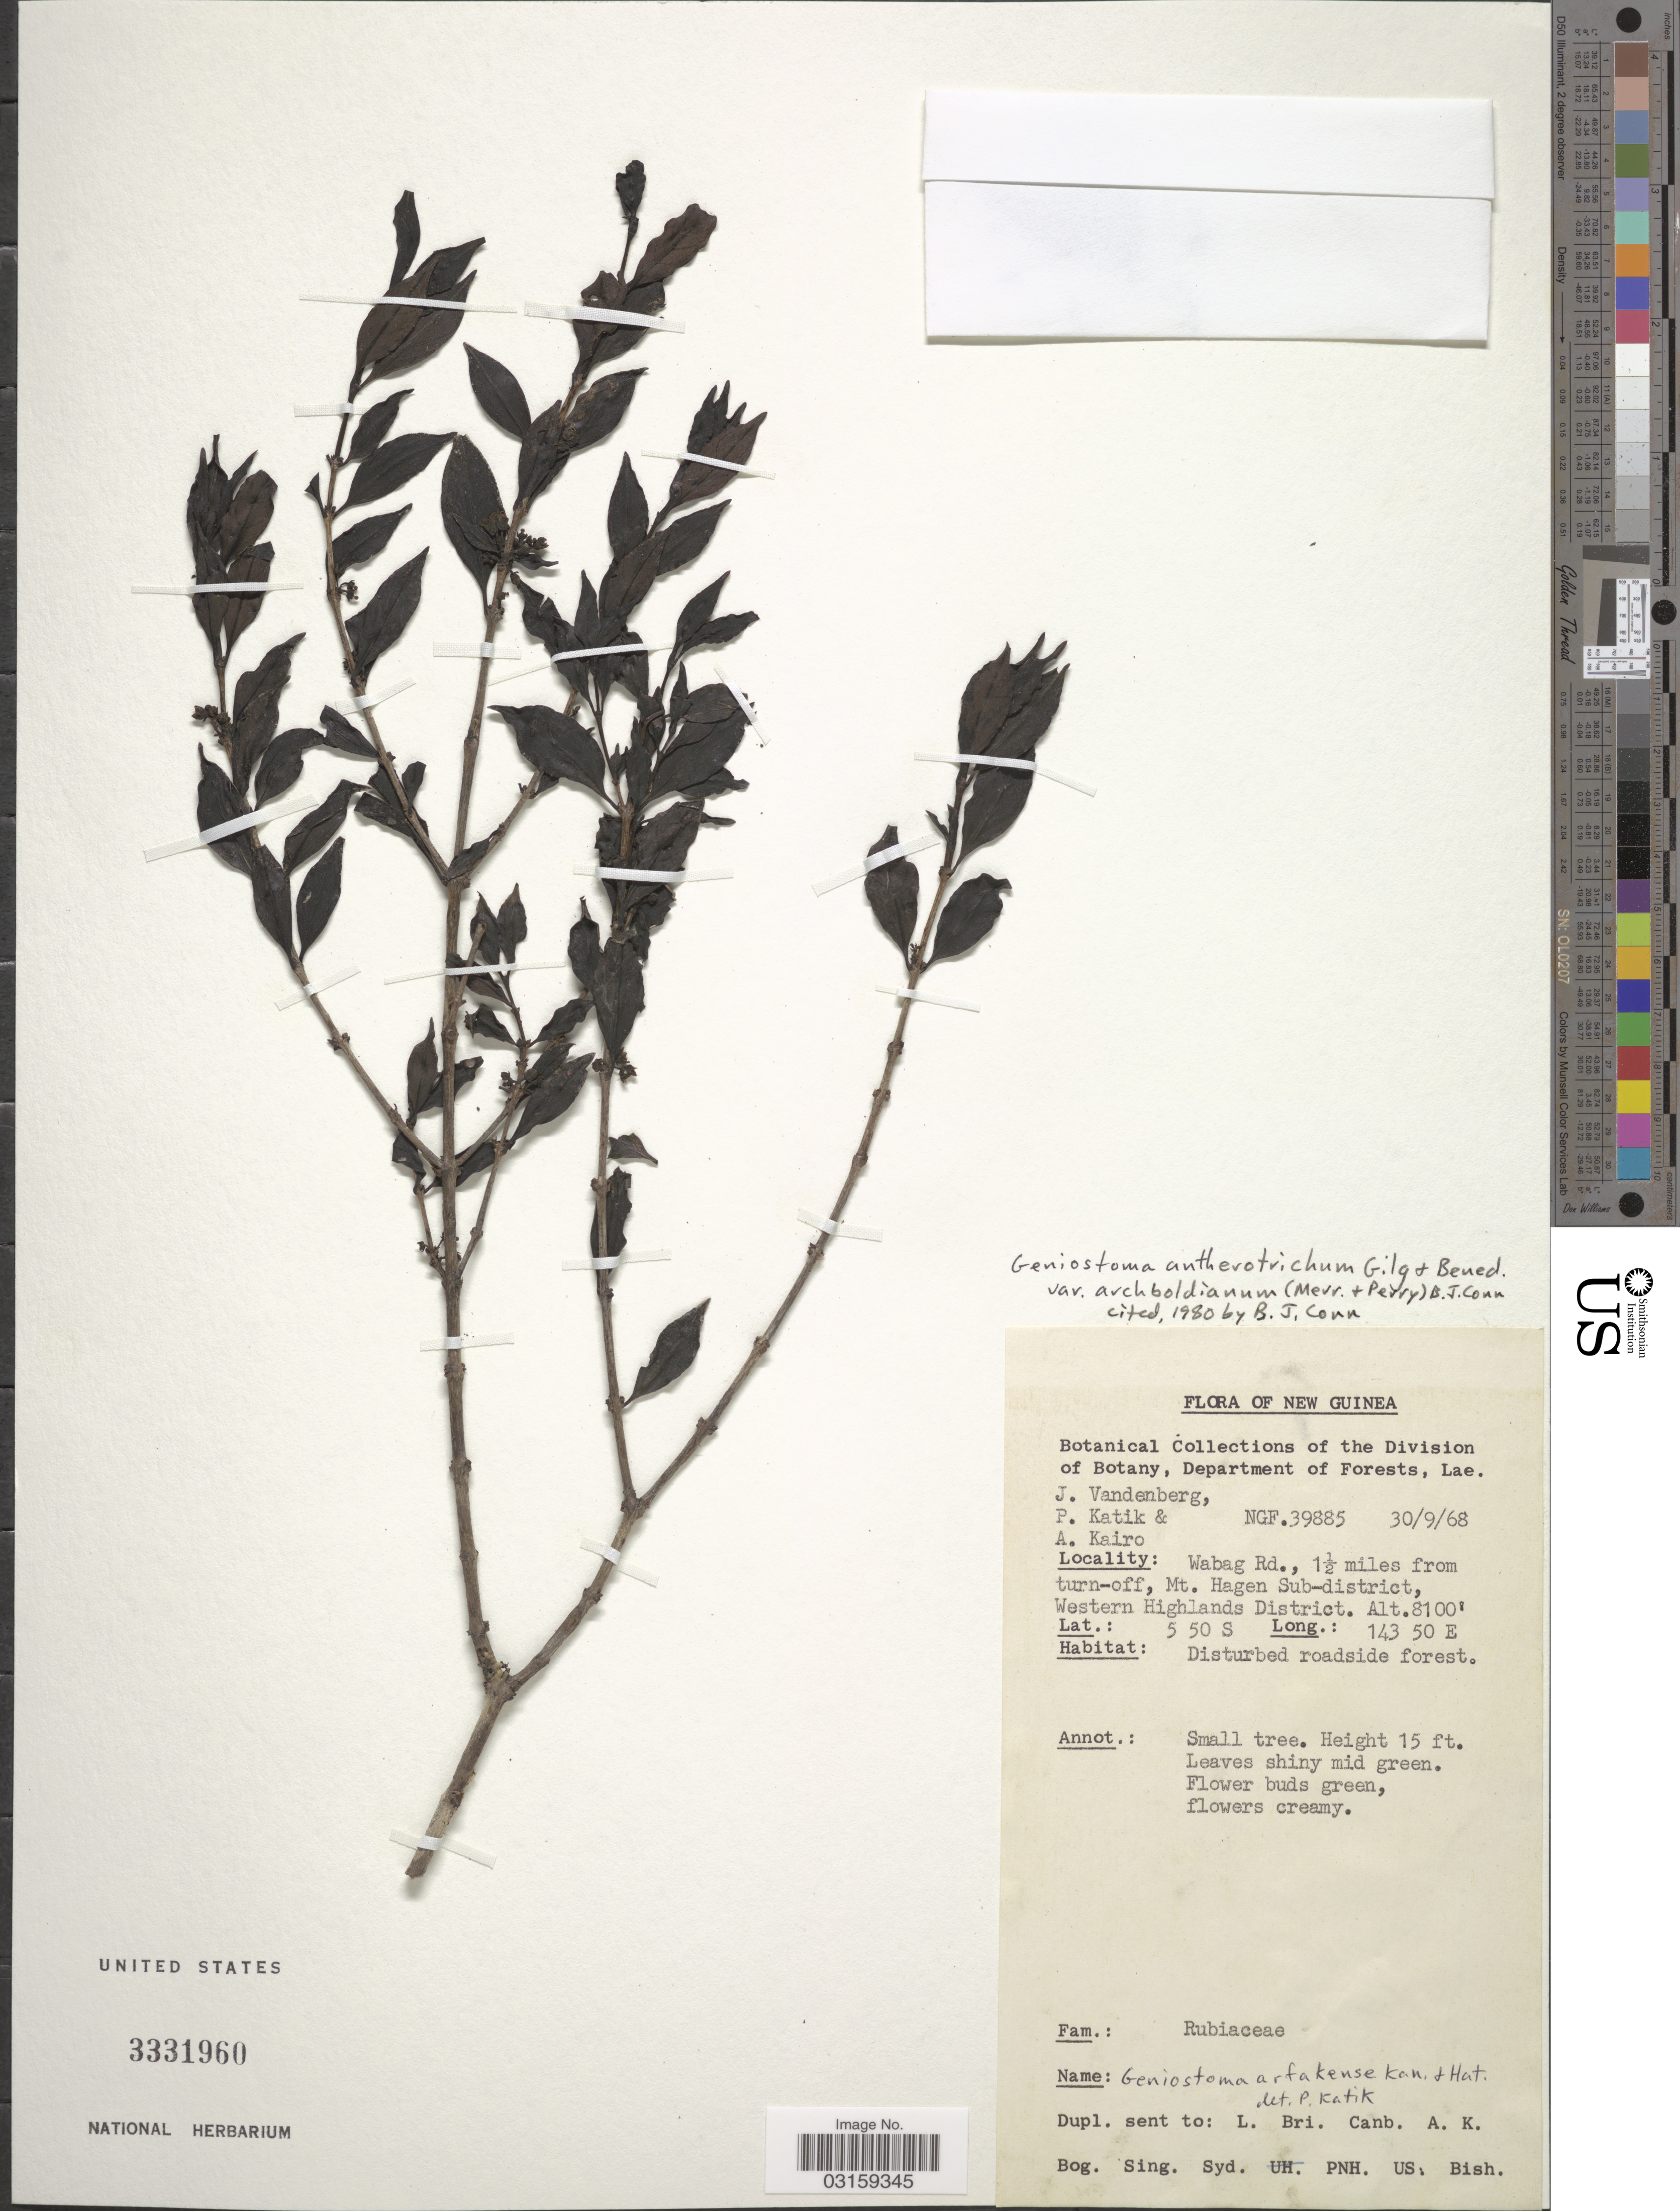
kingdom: Plantae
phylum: Tracheophyta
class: Magnoliopsida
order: Gentianales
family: Loganiaceae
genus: Geniostoma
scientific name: Geniostoma antherotrichum var. archboldianum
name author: (Merr. & L.M. Perry) B.J. Conn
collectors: J. Vandenberg, P. Katik & A. Kairo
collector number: NGF39885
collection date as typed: Transcribed d/m/y: 30/9/68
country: Papua New Guinea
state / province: Western Highlands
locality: New Guinea. Wabag Rd., 1½ miles from turn-off, Mt. Hagen Sub-district, Western Highlands District.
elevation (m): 2469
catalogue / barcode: US 3331960